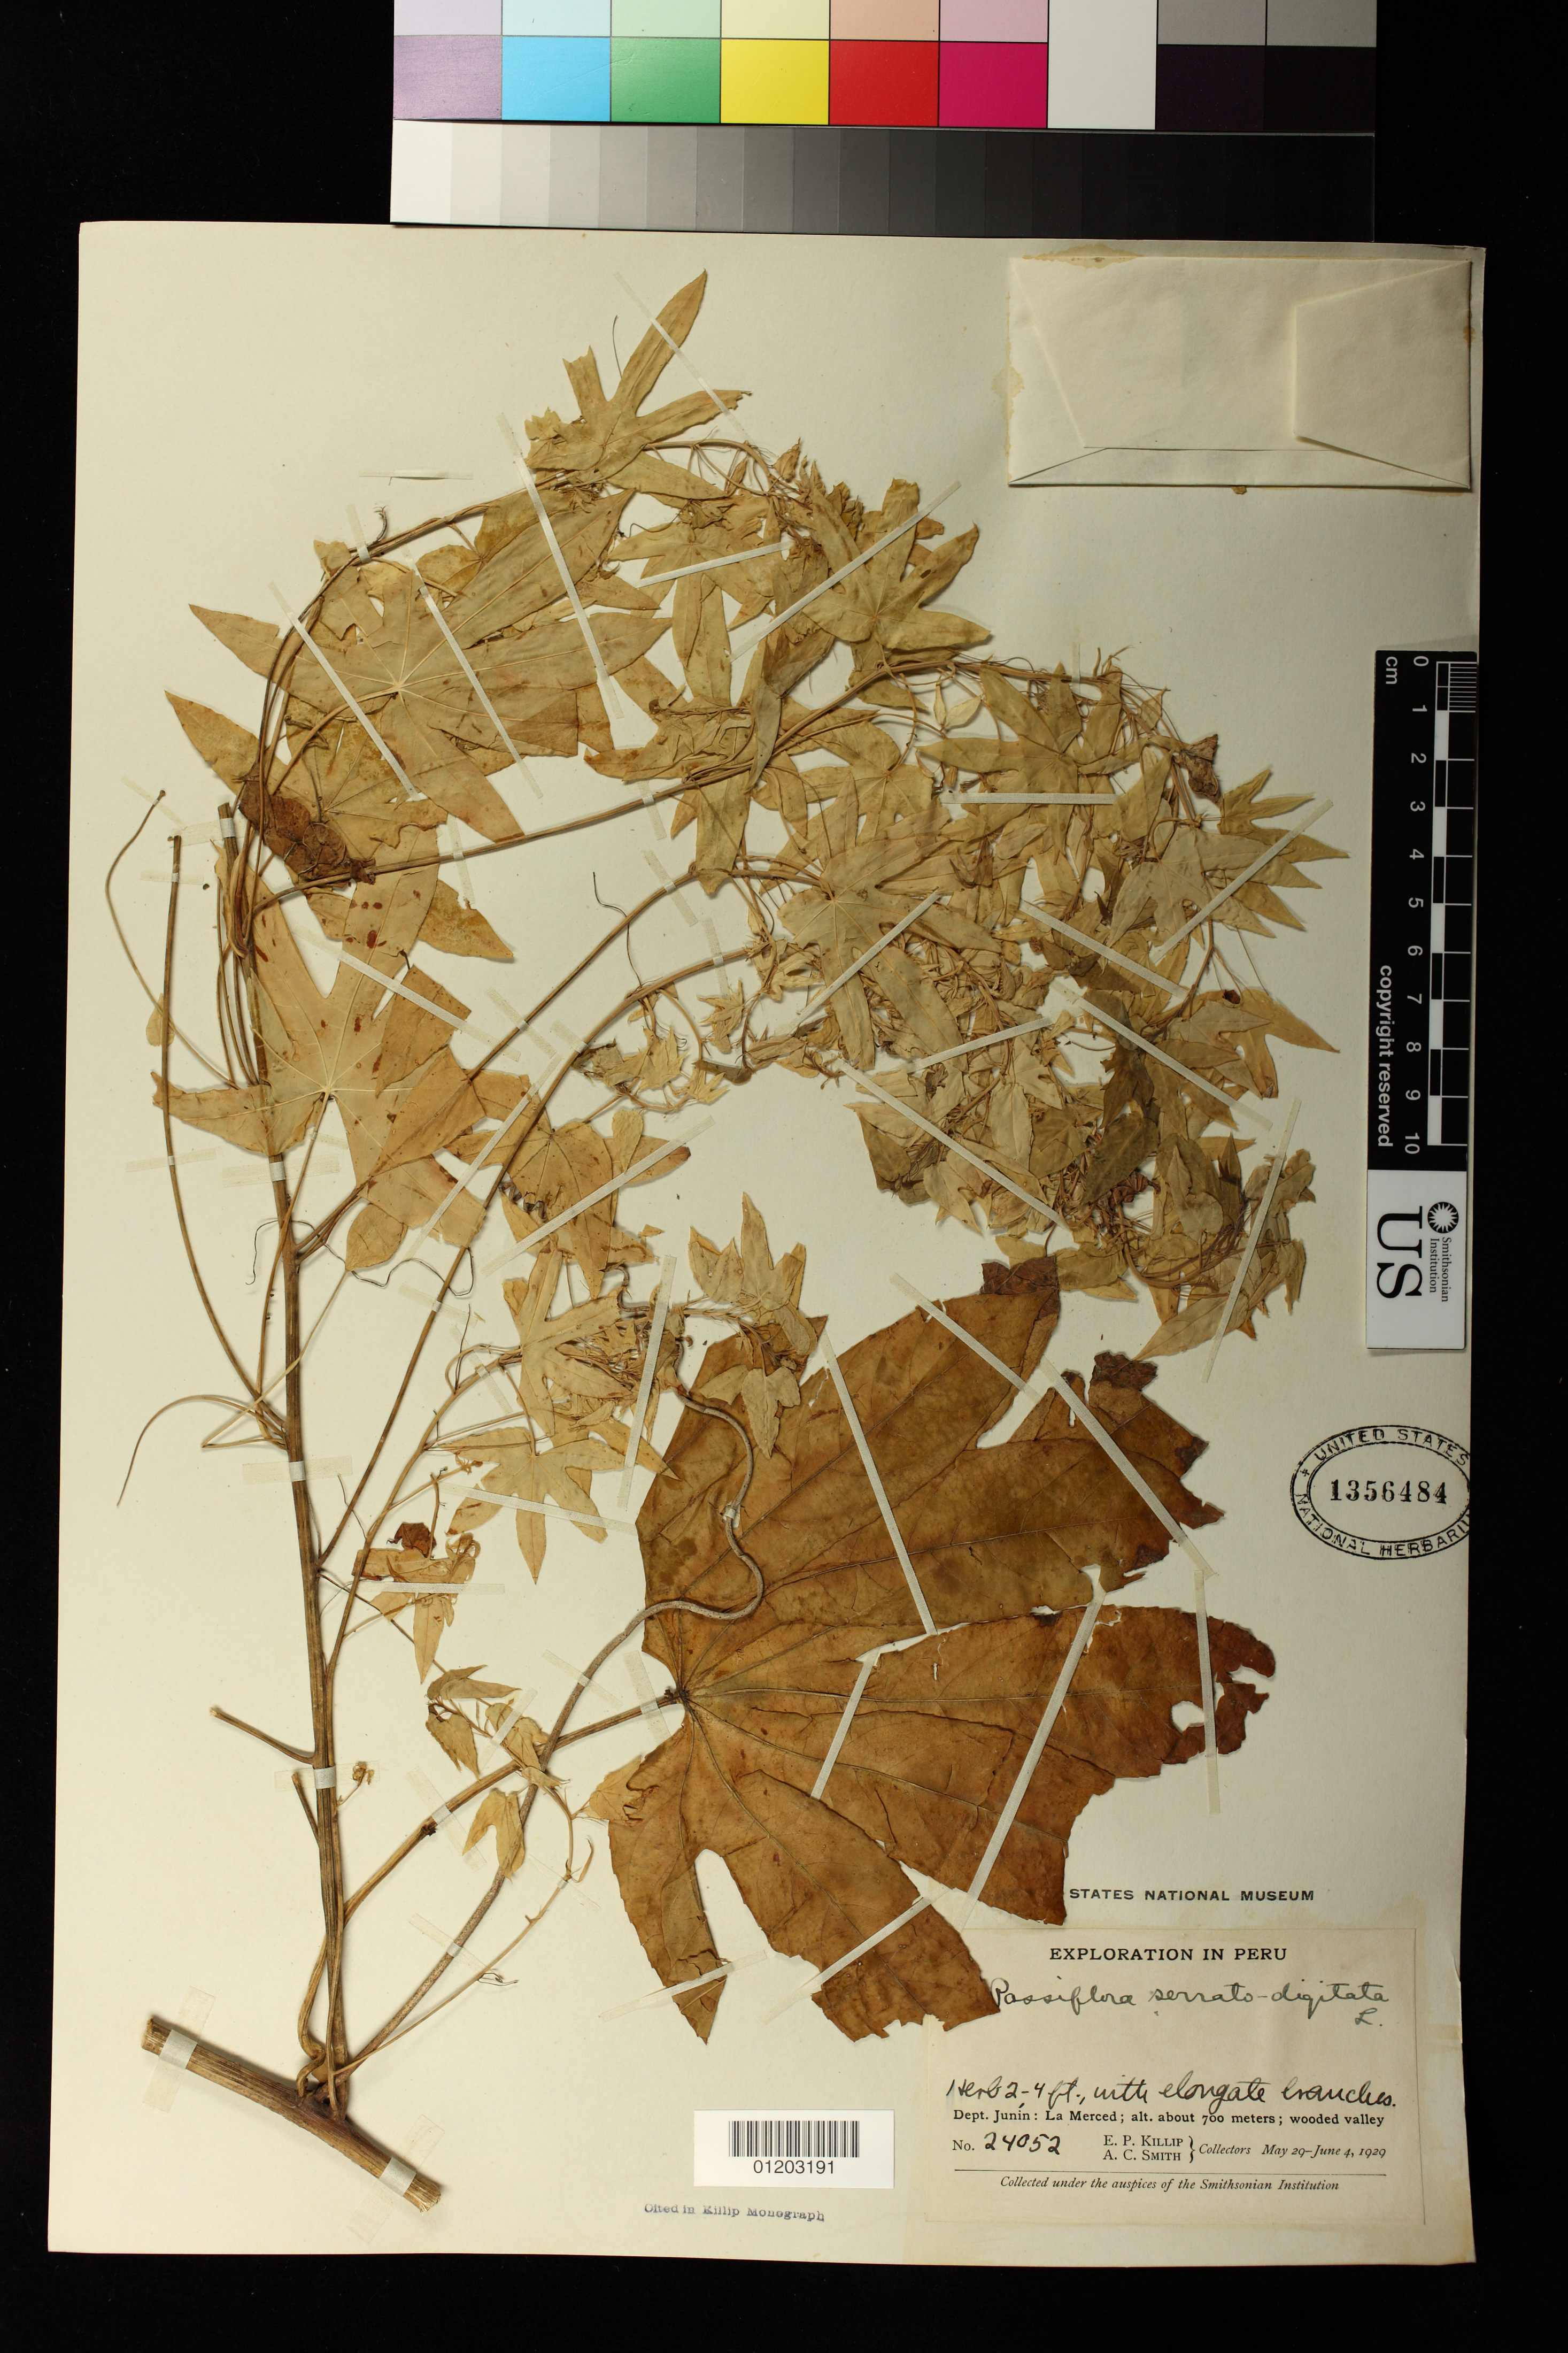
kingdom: Plantae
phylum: Tracheophyta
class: Magnoliopsida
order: Malpighiales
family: Passifloraceae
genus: Passiflora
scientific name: Passiflora serratodigitata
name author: L.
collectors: E. P. Killip & A. C. Smith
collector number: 24052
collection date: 1929-05-29/1929-06-04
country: Peru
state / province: Junín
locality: La Merced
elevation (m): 700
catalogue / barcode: US 1356484